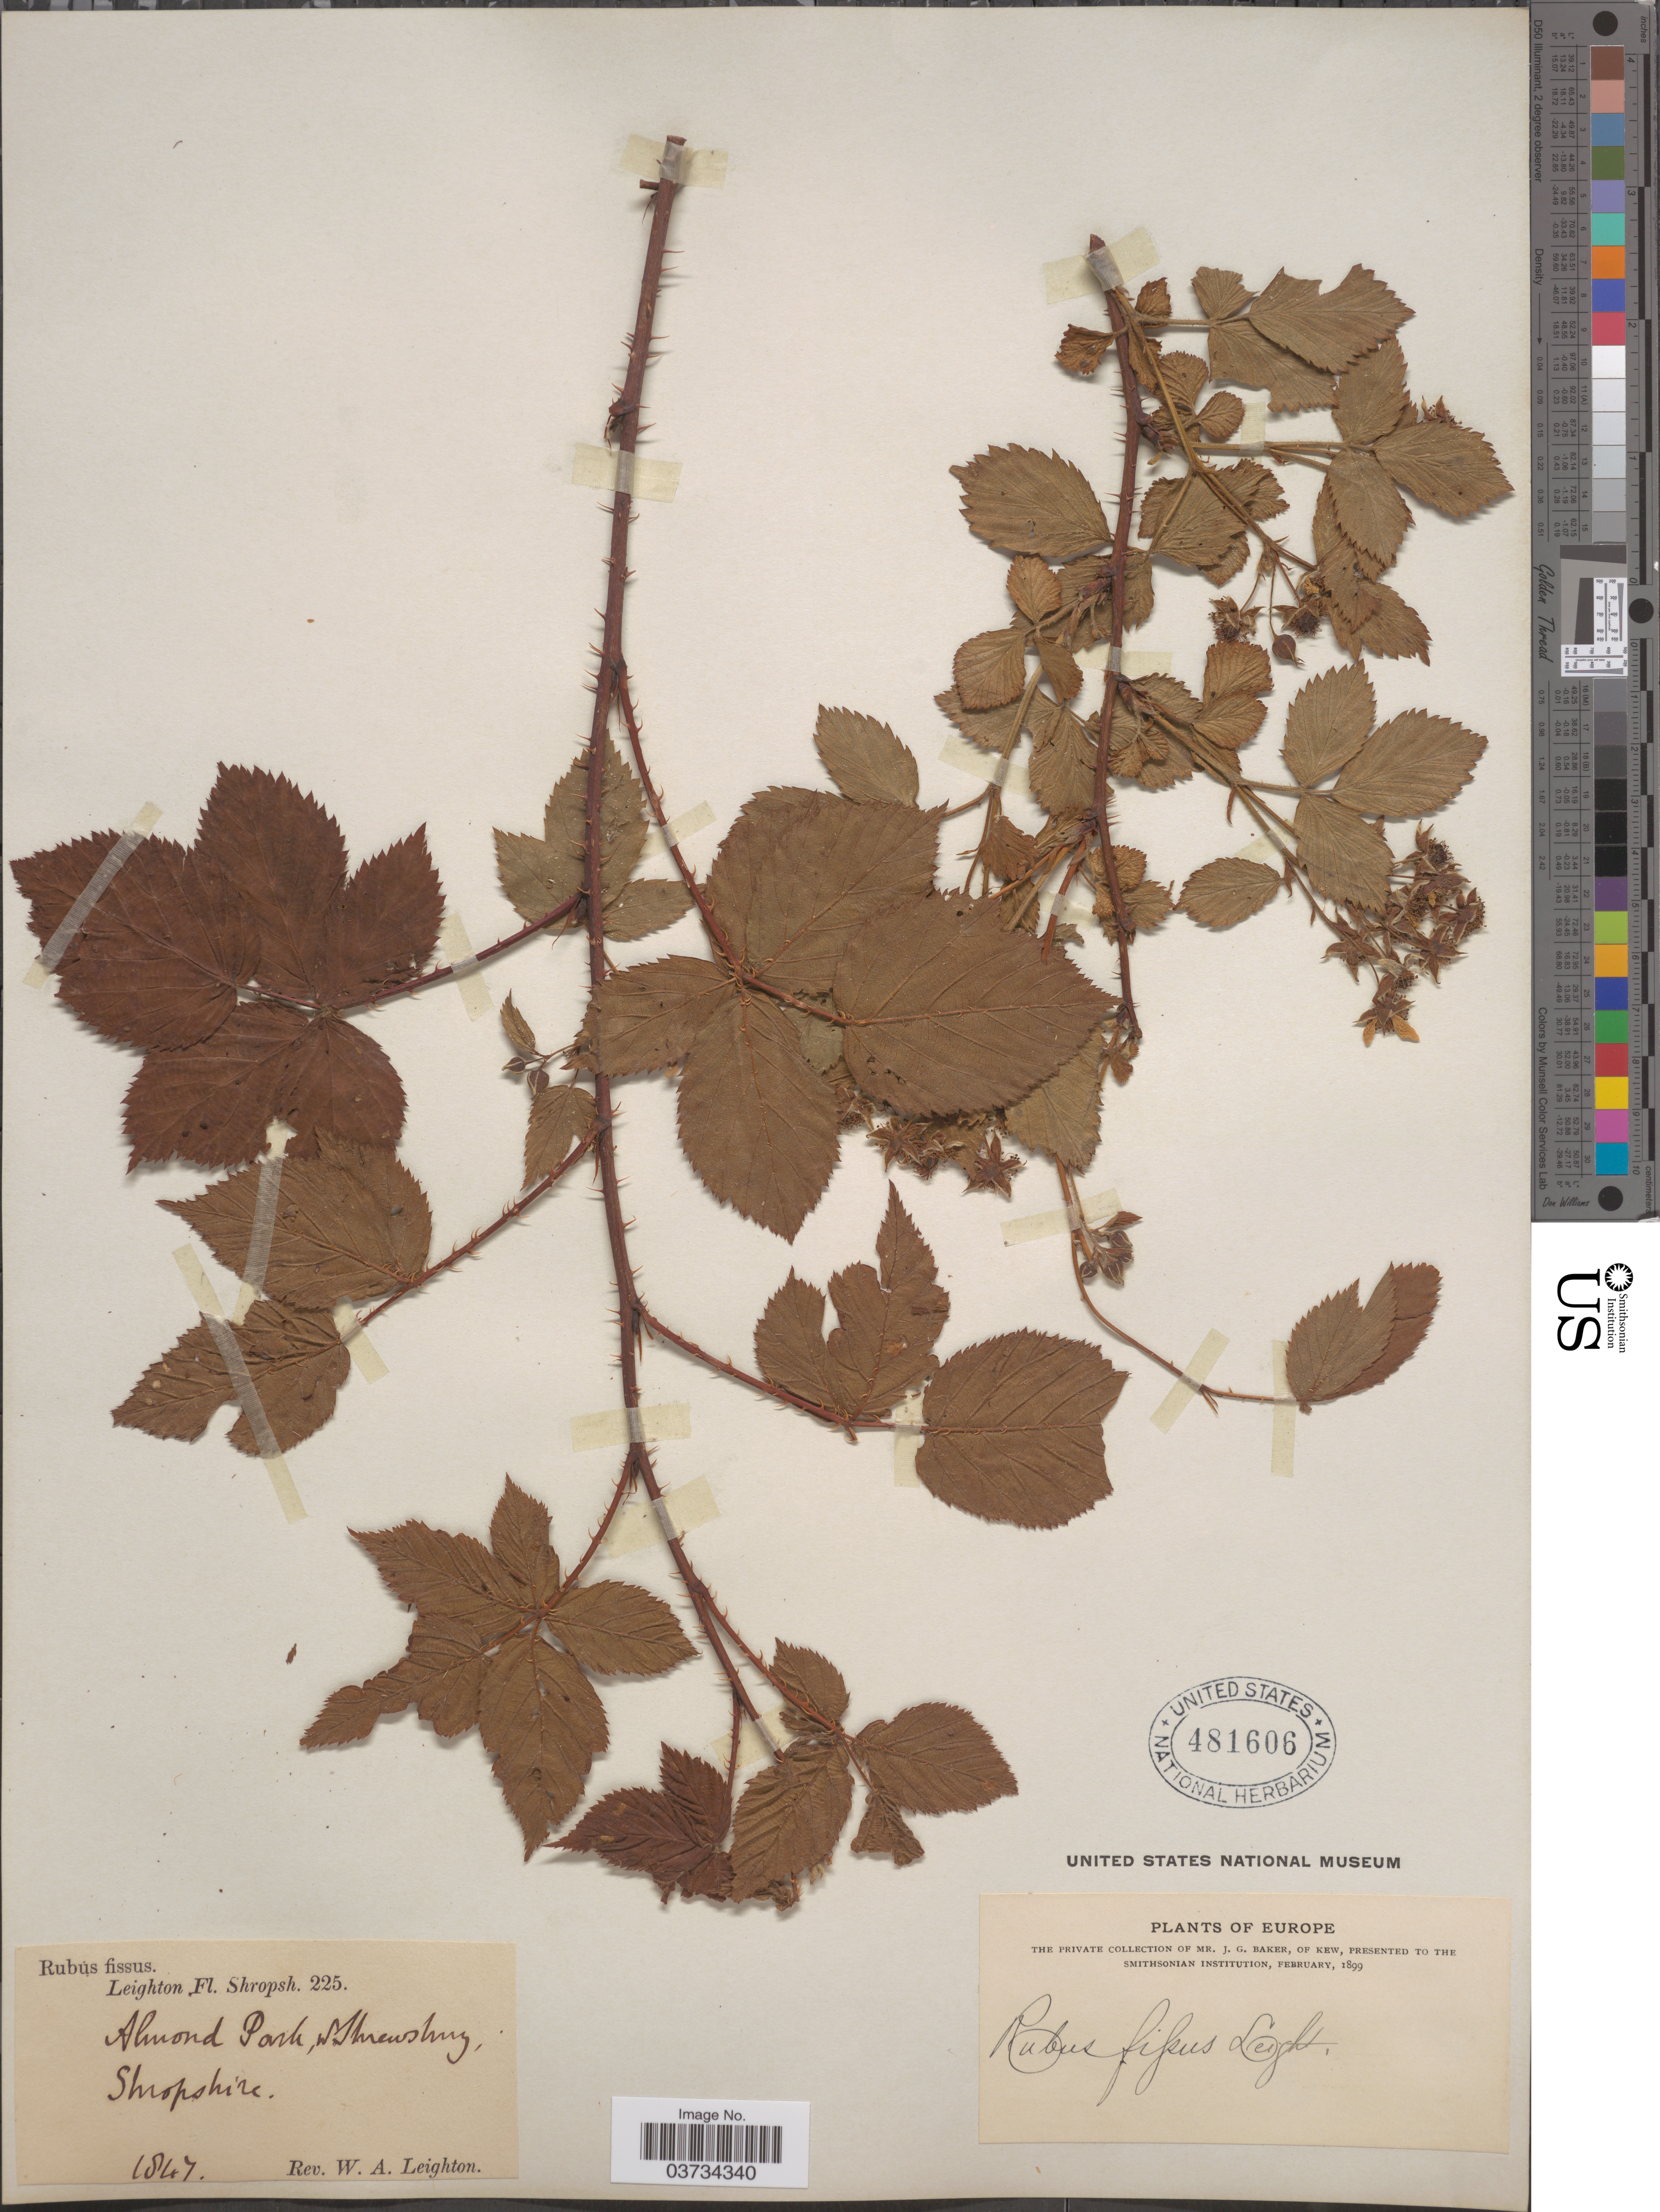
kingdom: Plantae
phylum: Tracheophyta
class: Magnoliopsida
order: Rosales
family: Rosaceae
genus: Rubus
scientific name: Rubus fissus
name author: Lindl.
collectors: W. Leighton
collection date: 1847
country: United Kingdom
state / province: England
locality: Almond Park, W Shrewsbury, Shropshire. Europe.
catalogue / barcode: US 481606